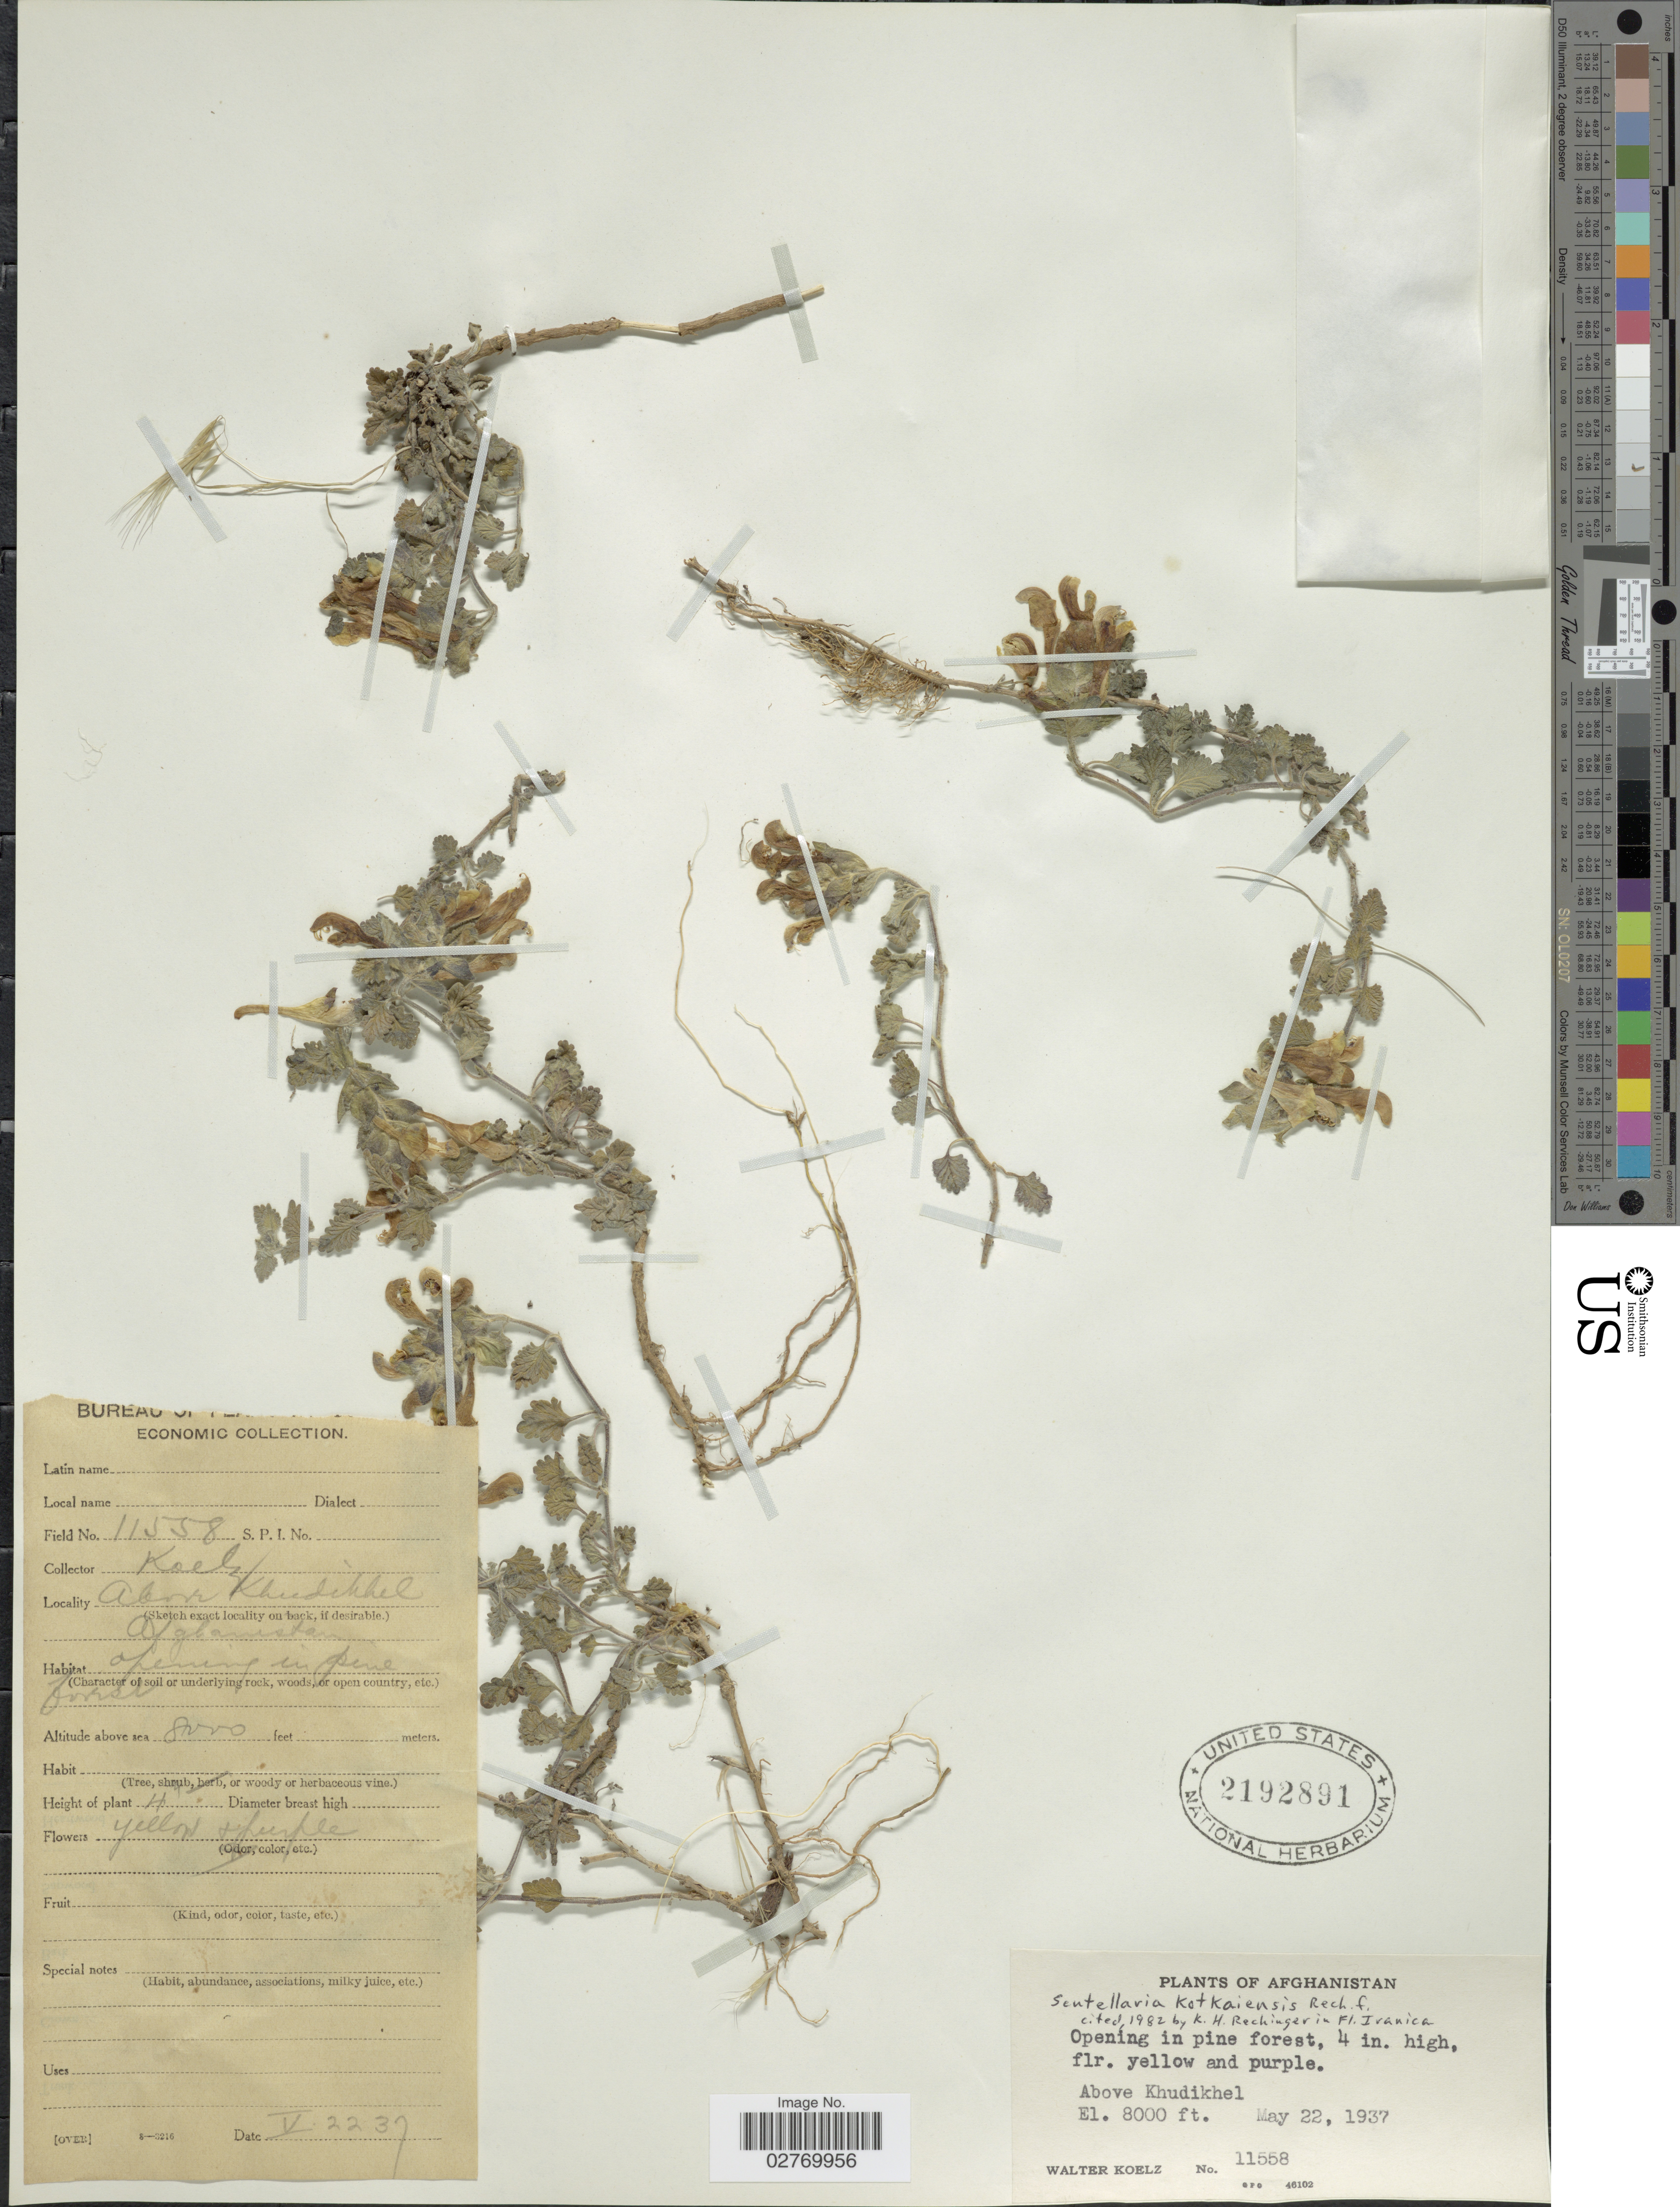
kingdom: Plantae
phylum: Tracheophyta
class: Magnoliopsida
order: Lamiales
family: Lamiaceae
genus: Scutellaria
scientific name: Scutellaria kotkaiensis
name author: Rech. f.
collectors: W. N. Koelz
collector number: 11558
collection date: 1937-05-22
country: Afghanistan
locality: Above Khudikhel.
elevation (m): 2438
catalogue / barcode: US 2192891